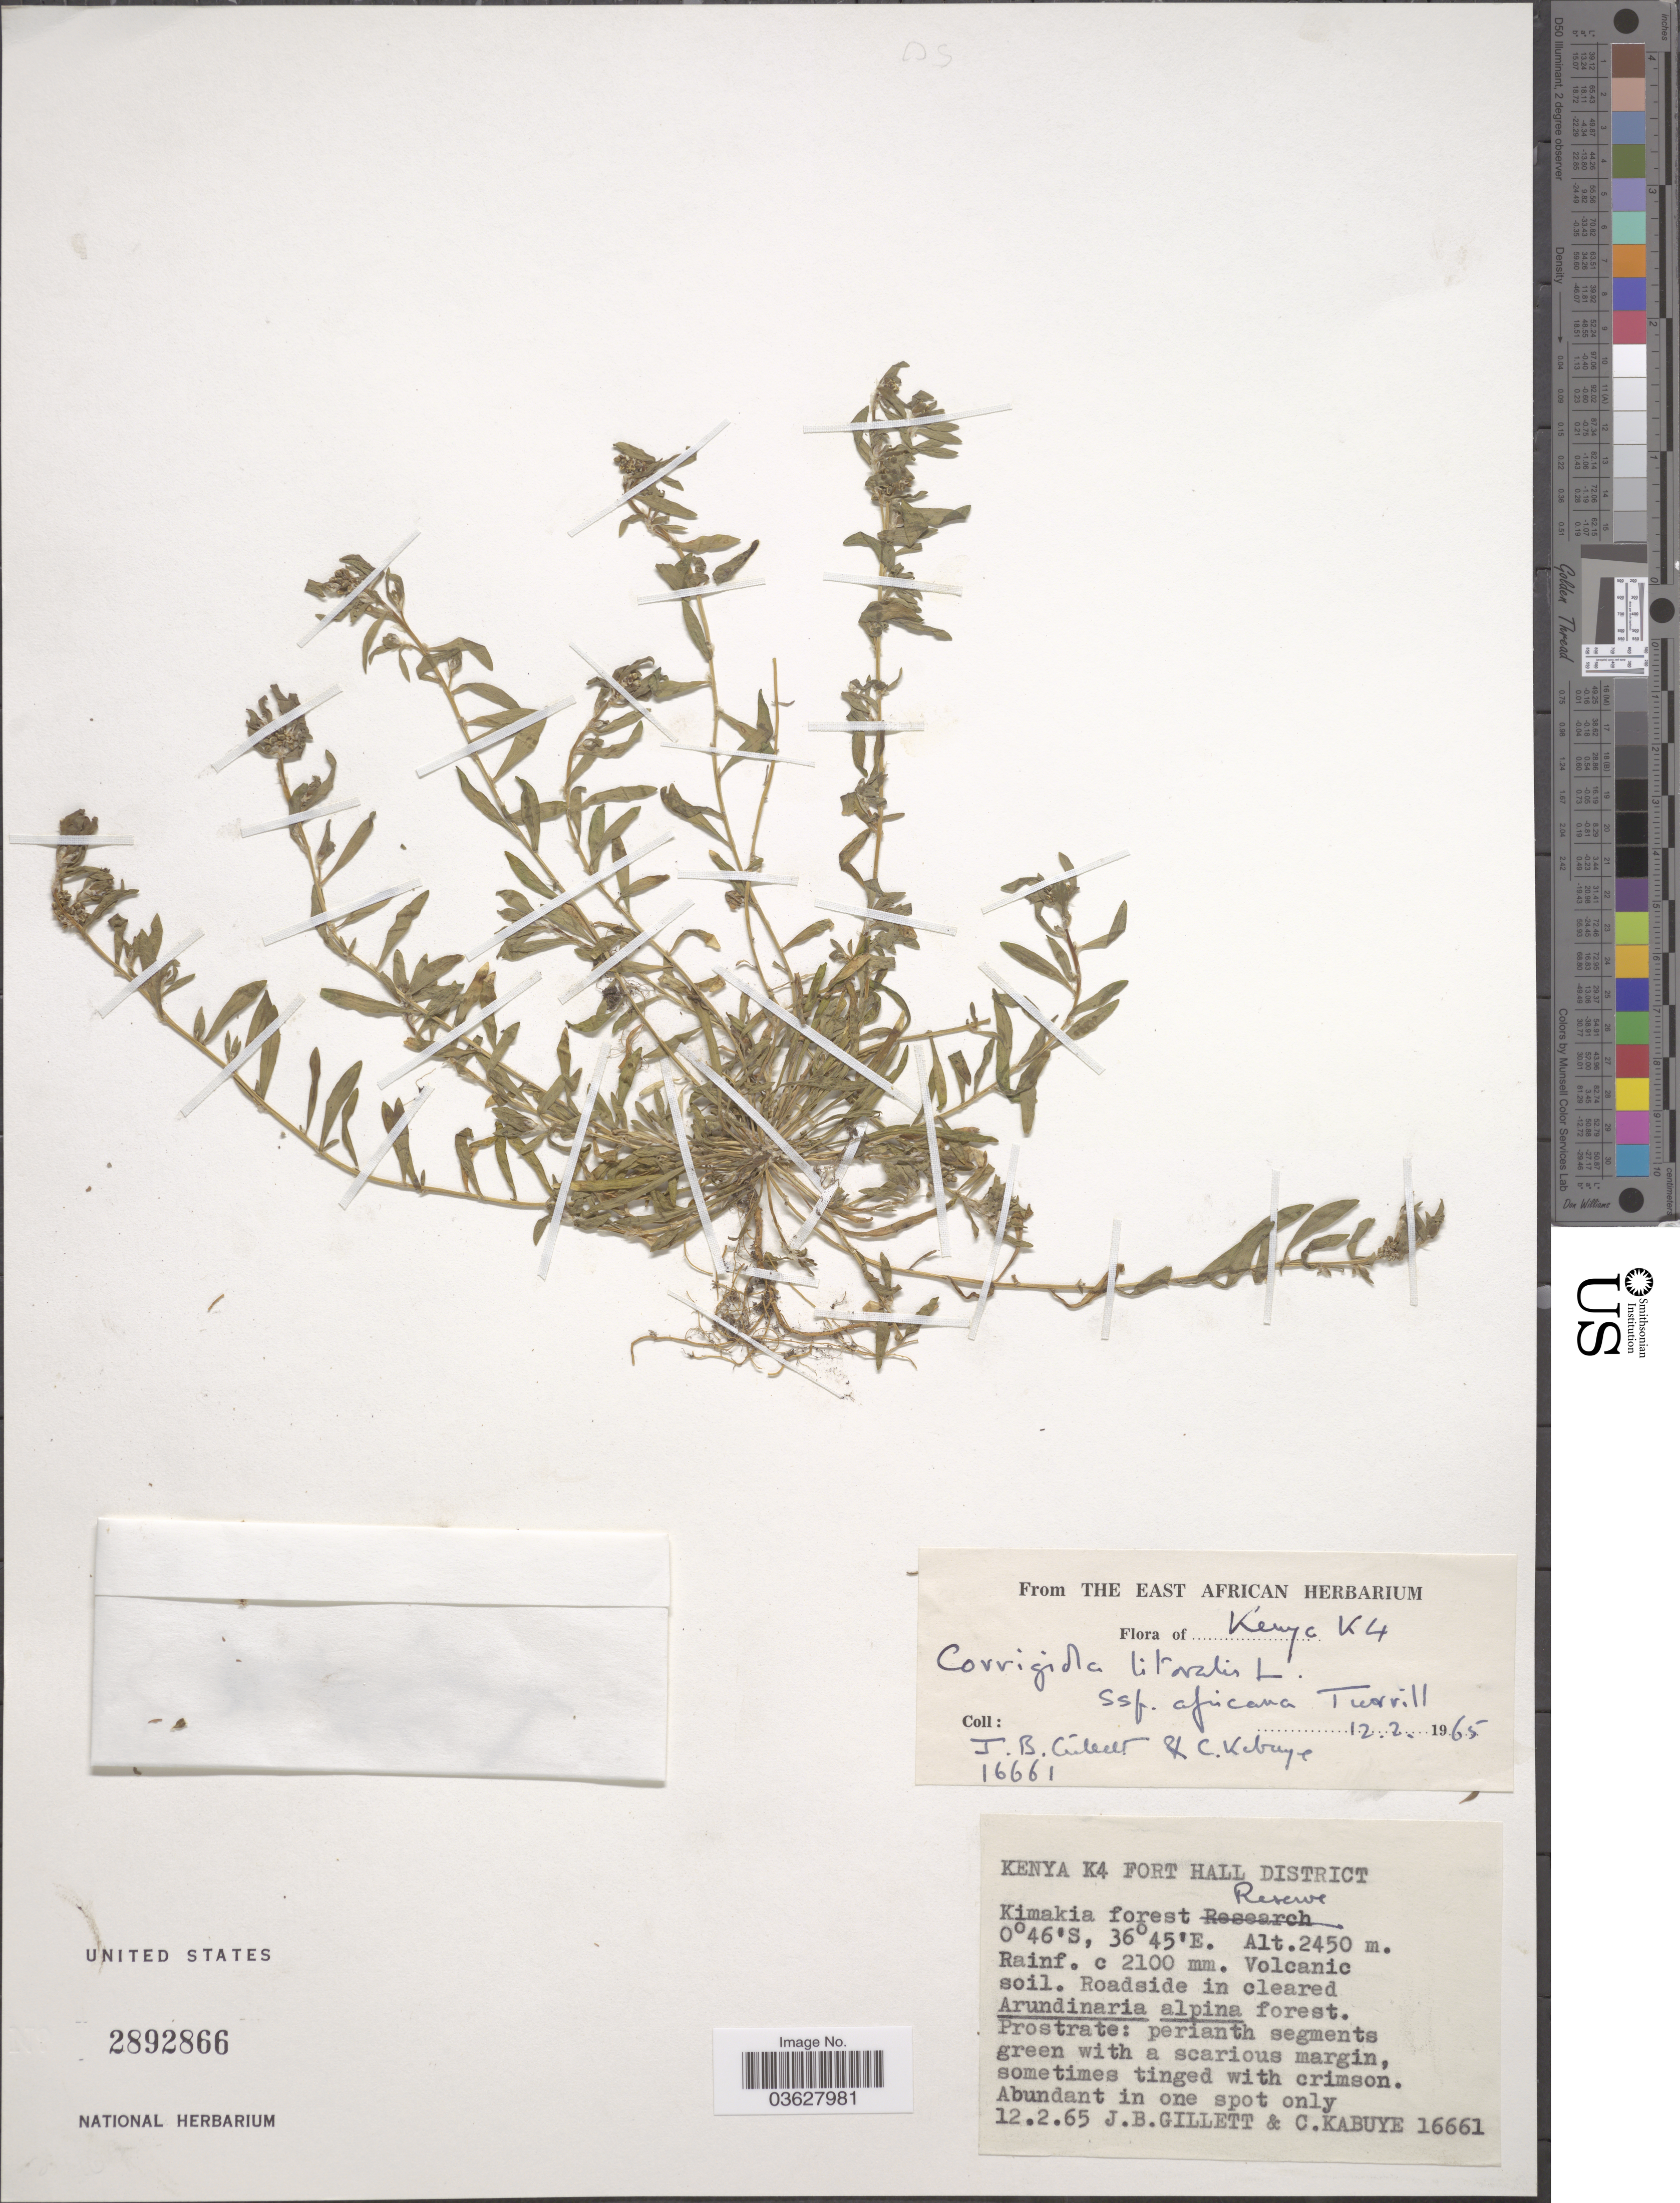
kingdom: Plantae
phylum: Tracheophyta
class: Magnoliopsida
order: Caryophyllales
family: Caryophyllaceae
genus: Corrigiola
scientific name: Corrigiola litoralis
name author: L.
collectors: J. B. Gillett & C. Kabuye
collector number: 16661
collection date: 1965-02-12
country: Kenya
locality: K4. Fort Hall District. Kimakia forest Reserve.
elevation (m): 2450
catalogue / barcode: US 2892866